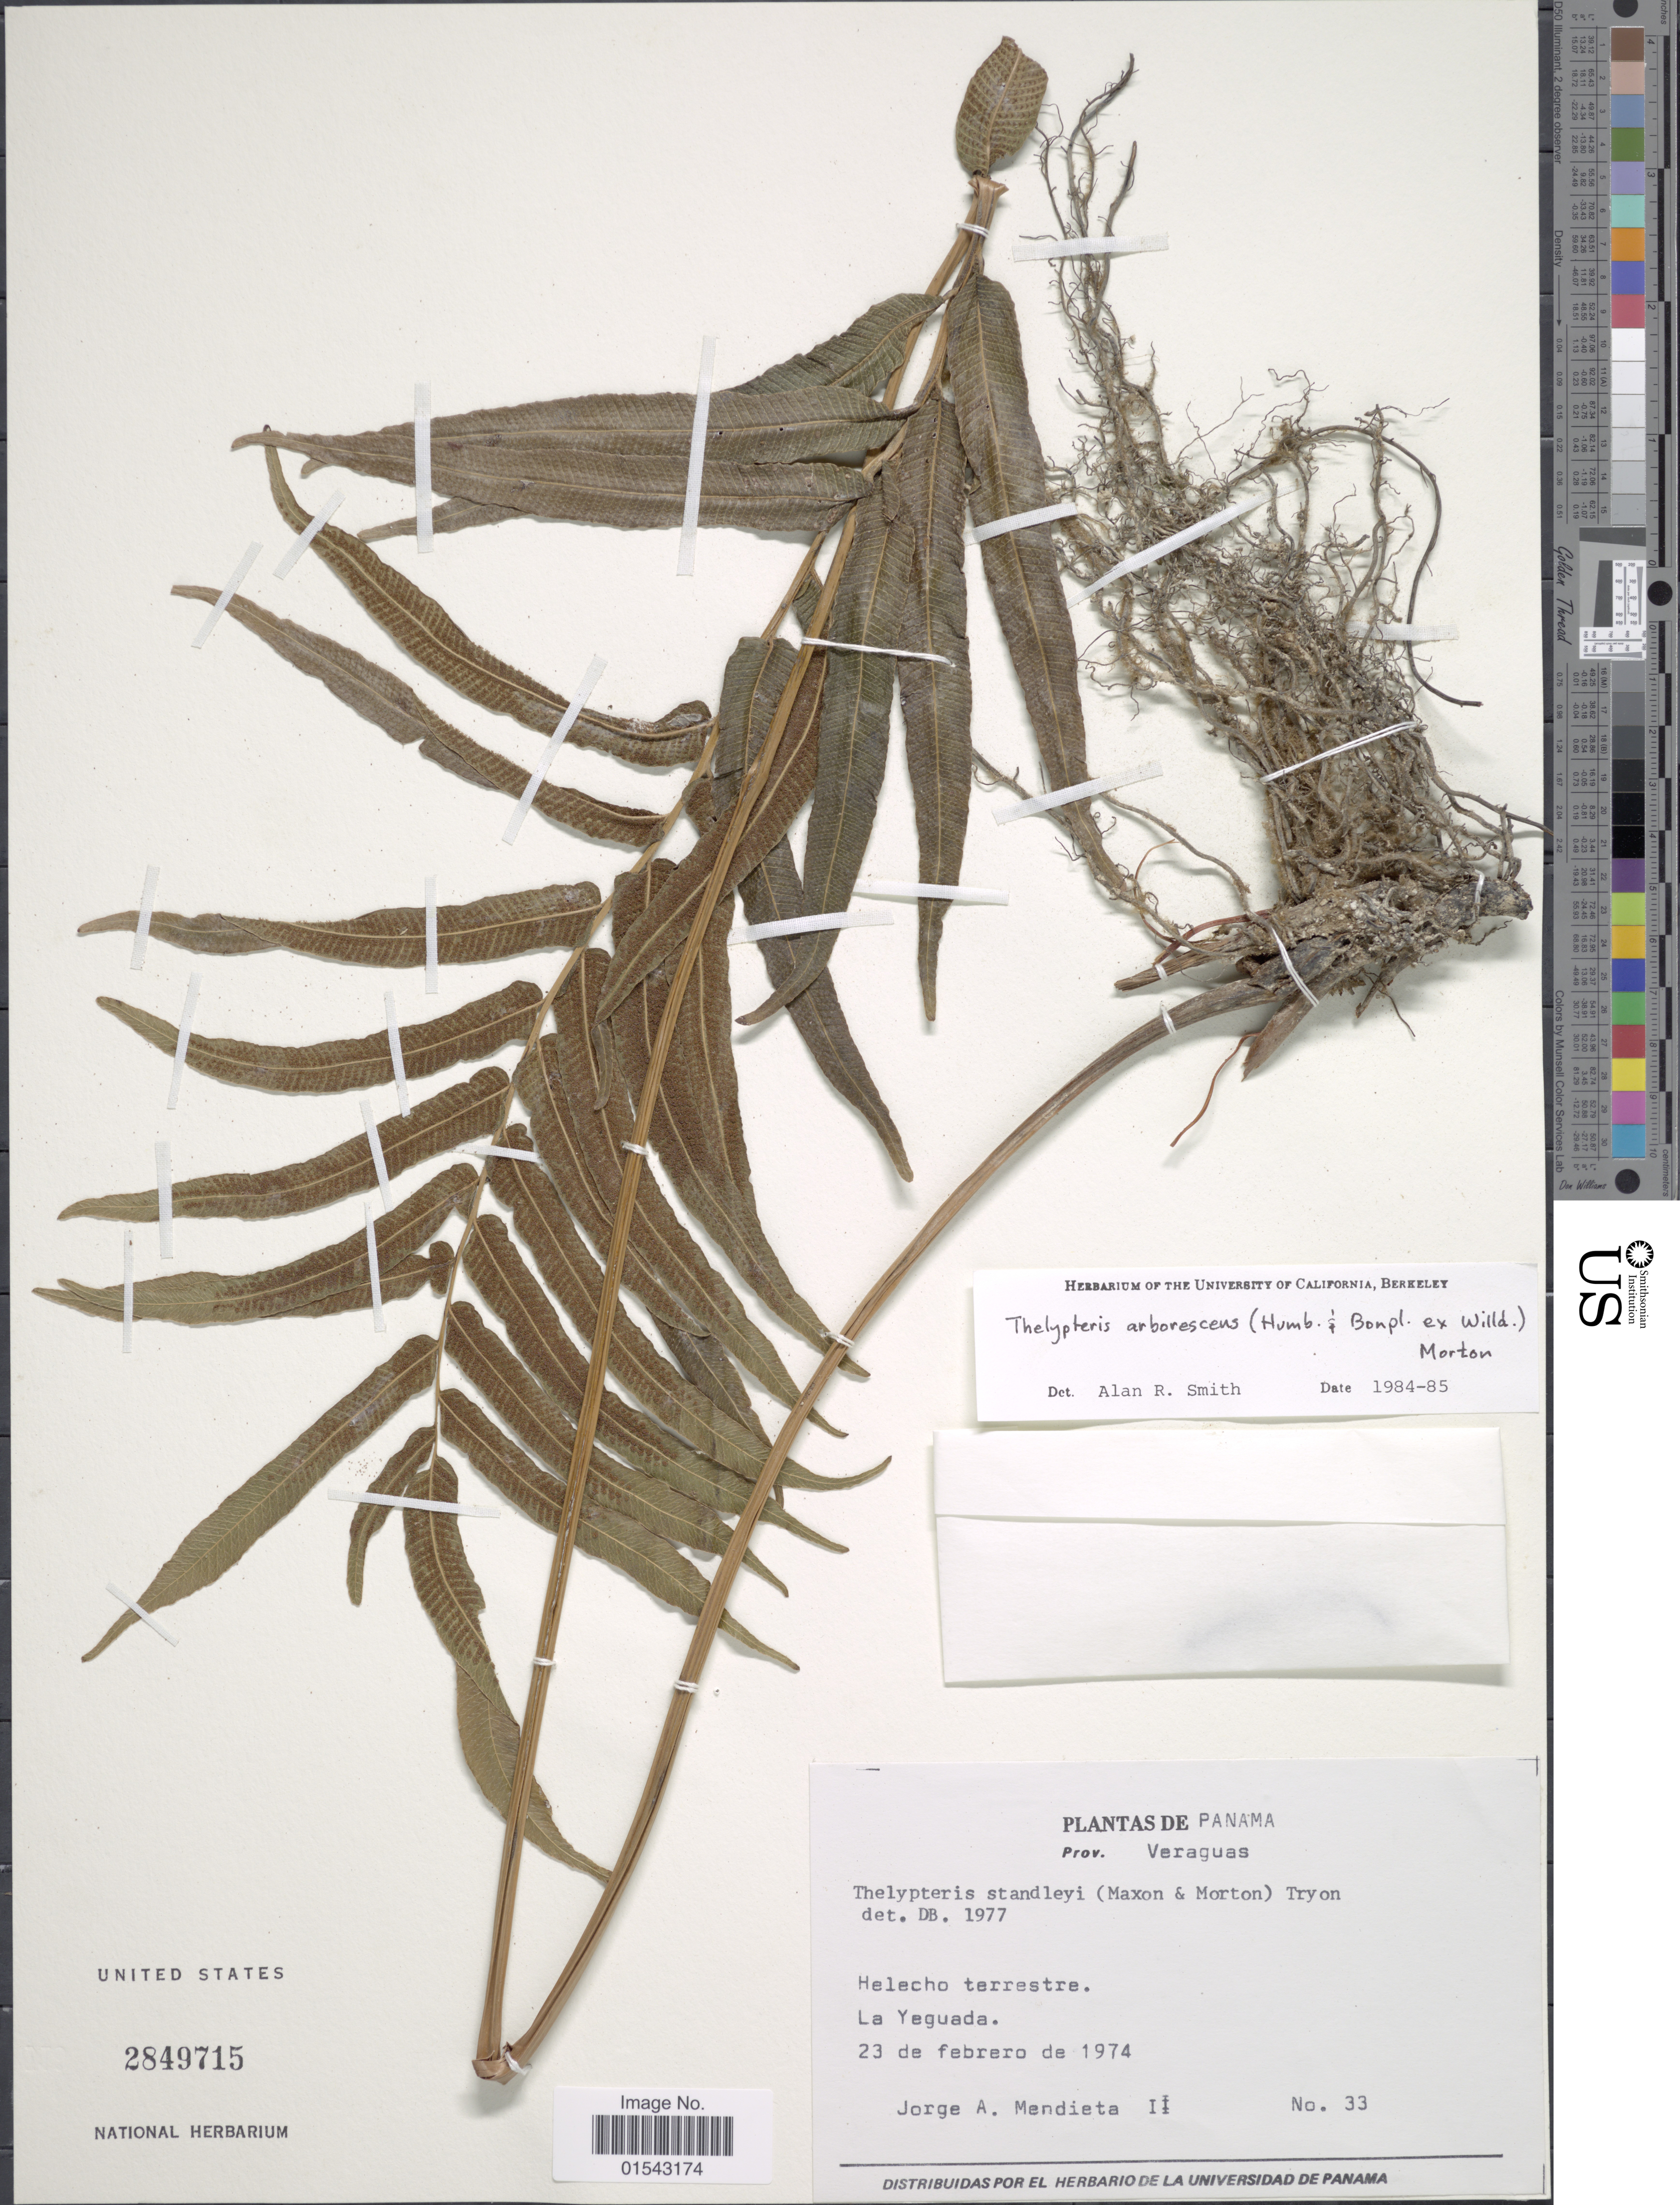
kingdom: Plantae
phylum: Tracheophyta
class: Polypodiopsida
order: Polypodiales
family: Thelypteridaceae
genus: Meniscium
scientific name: Meniscium arborescens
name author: Humb. & Bonpl. ex Willd.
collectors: J. Mendieta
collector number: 33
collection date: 1974-02-23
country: Panama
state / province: Veraguas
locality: Panama, Prov. Veraguas, La Yeguada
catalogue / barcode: US 2849715